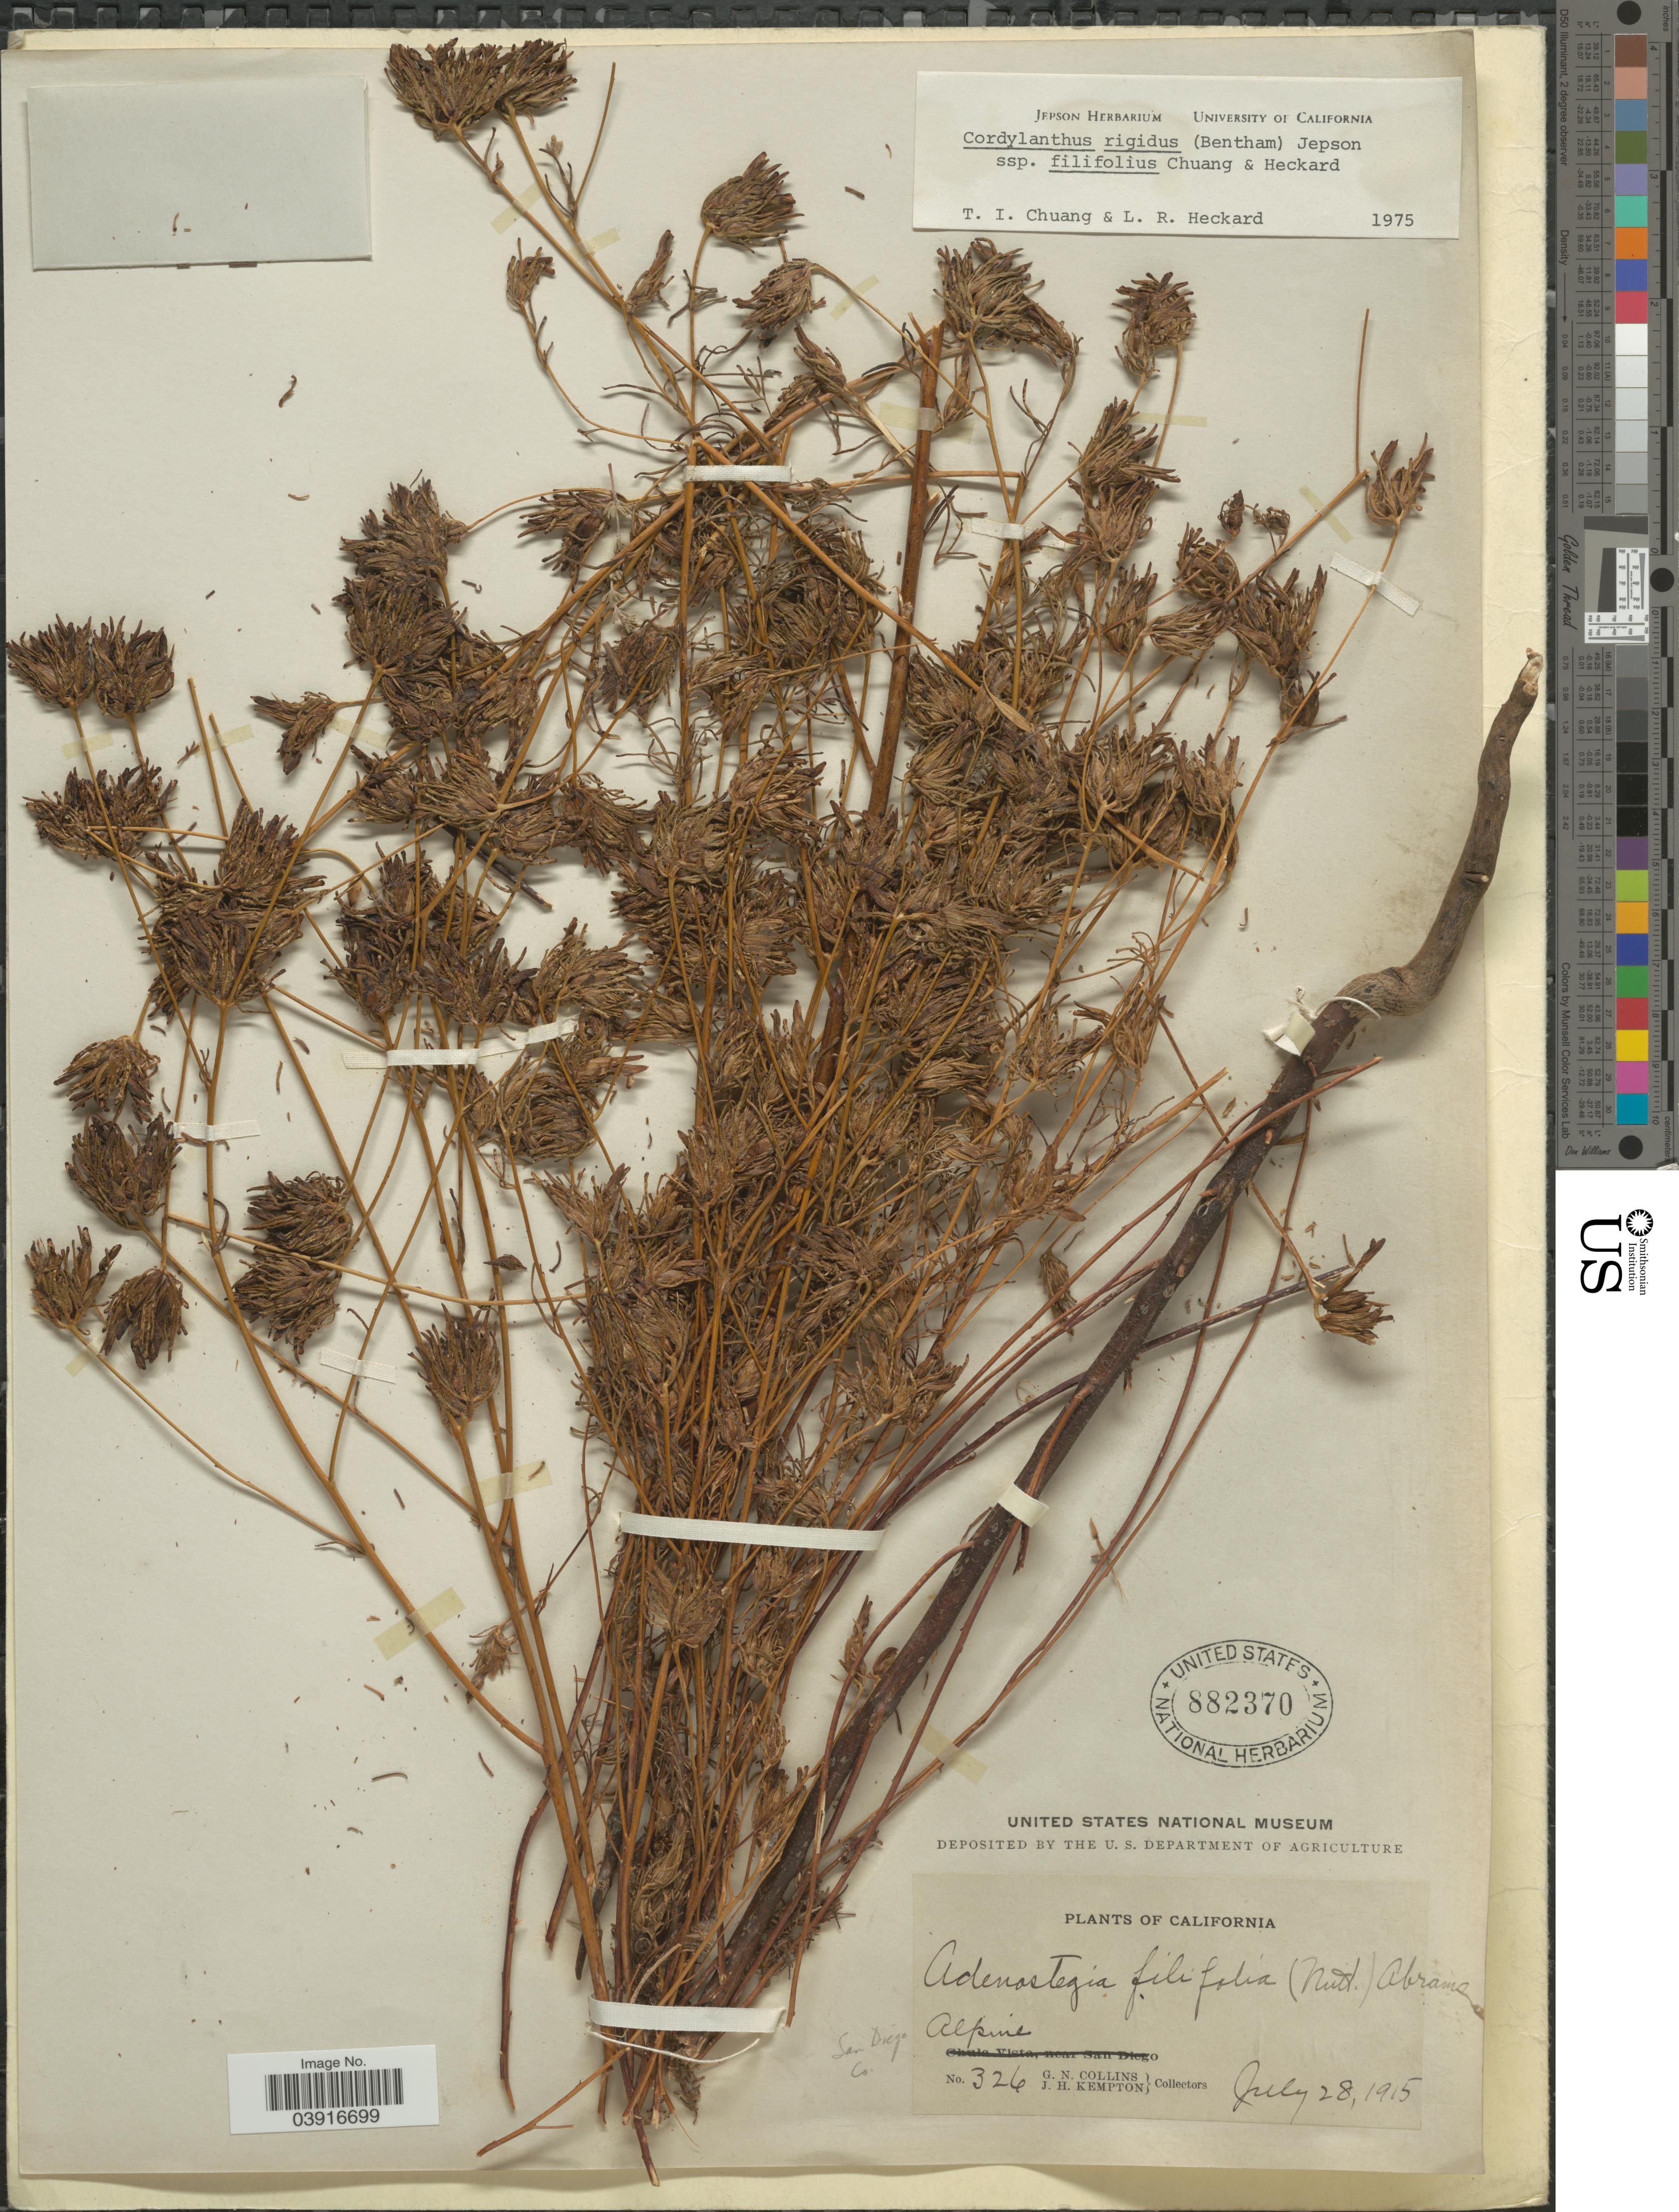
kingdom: Plantae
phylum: Tracheophyta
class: Magnoliopsida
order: Lamiales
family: Orobanchaceae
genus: Cordylanthus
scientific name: Cordylanthus rigidus subsp. filifolius T.I. Chuang & Heckard, ined.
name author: T.I. Chuang & Heckard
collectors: G. Collins & J. H. Kempton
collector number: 326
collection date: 1915-07-28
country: United States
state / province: California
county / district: San Diego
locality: Alpine. San Diego Co.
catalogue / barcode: US 882370